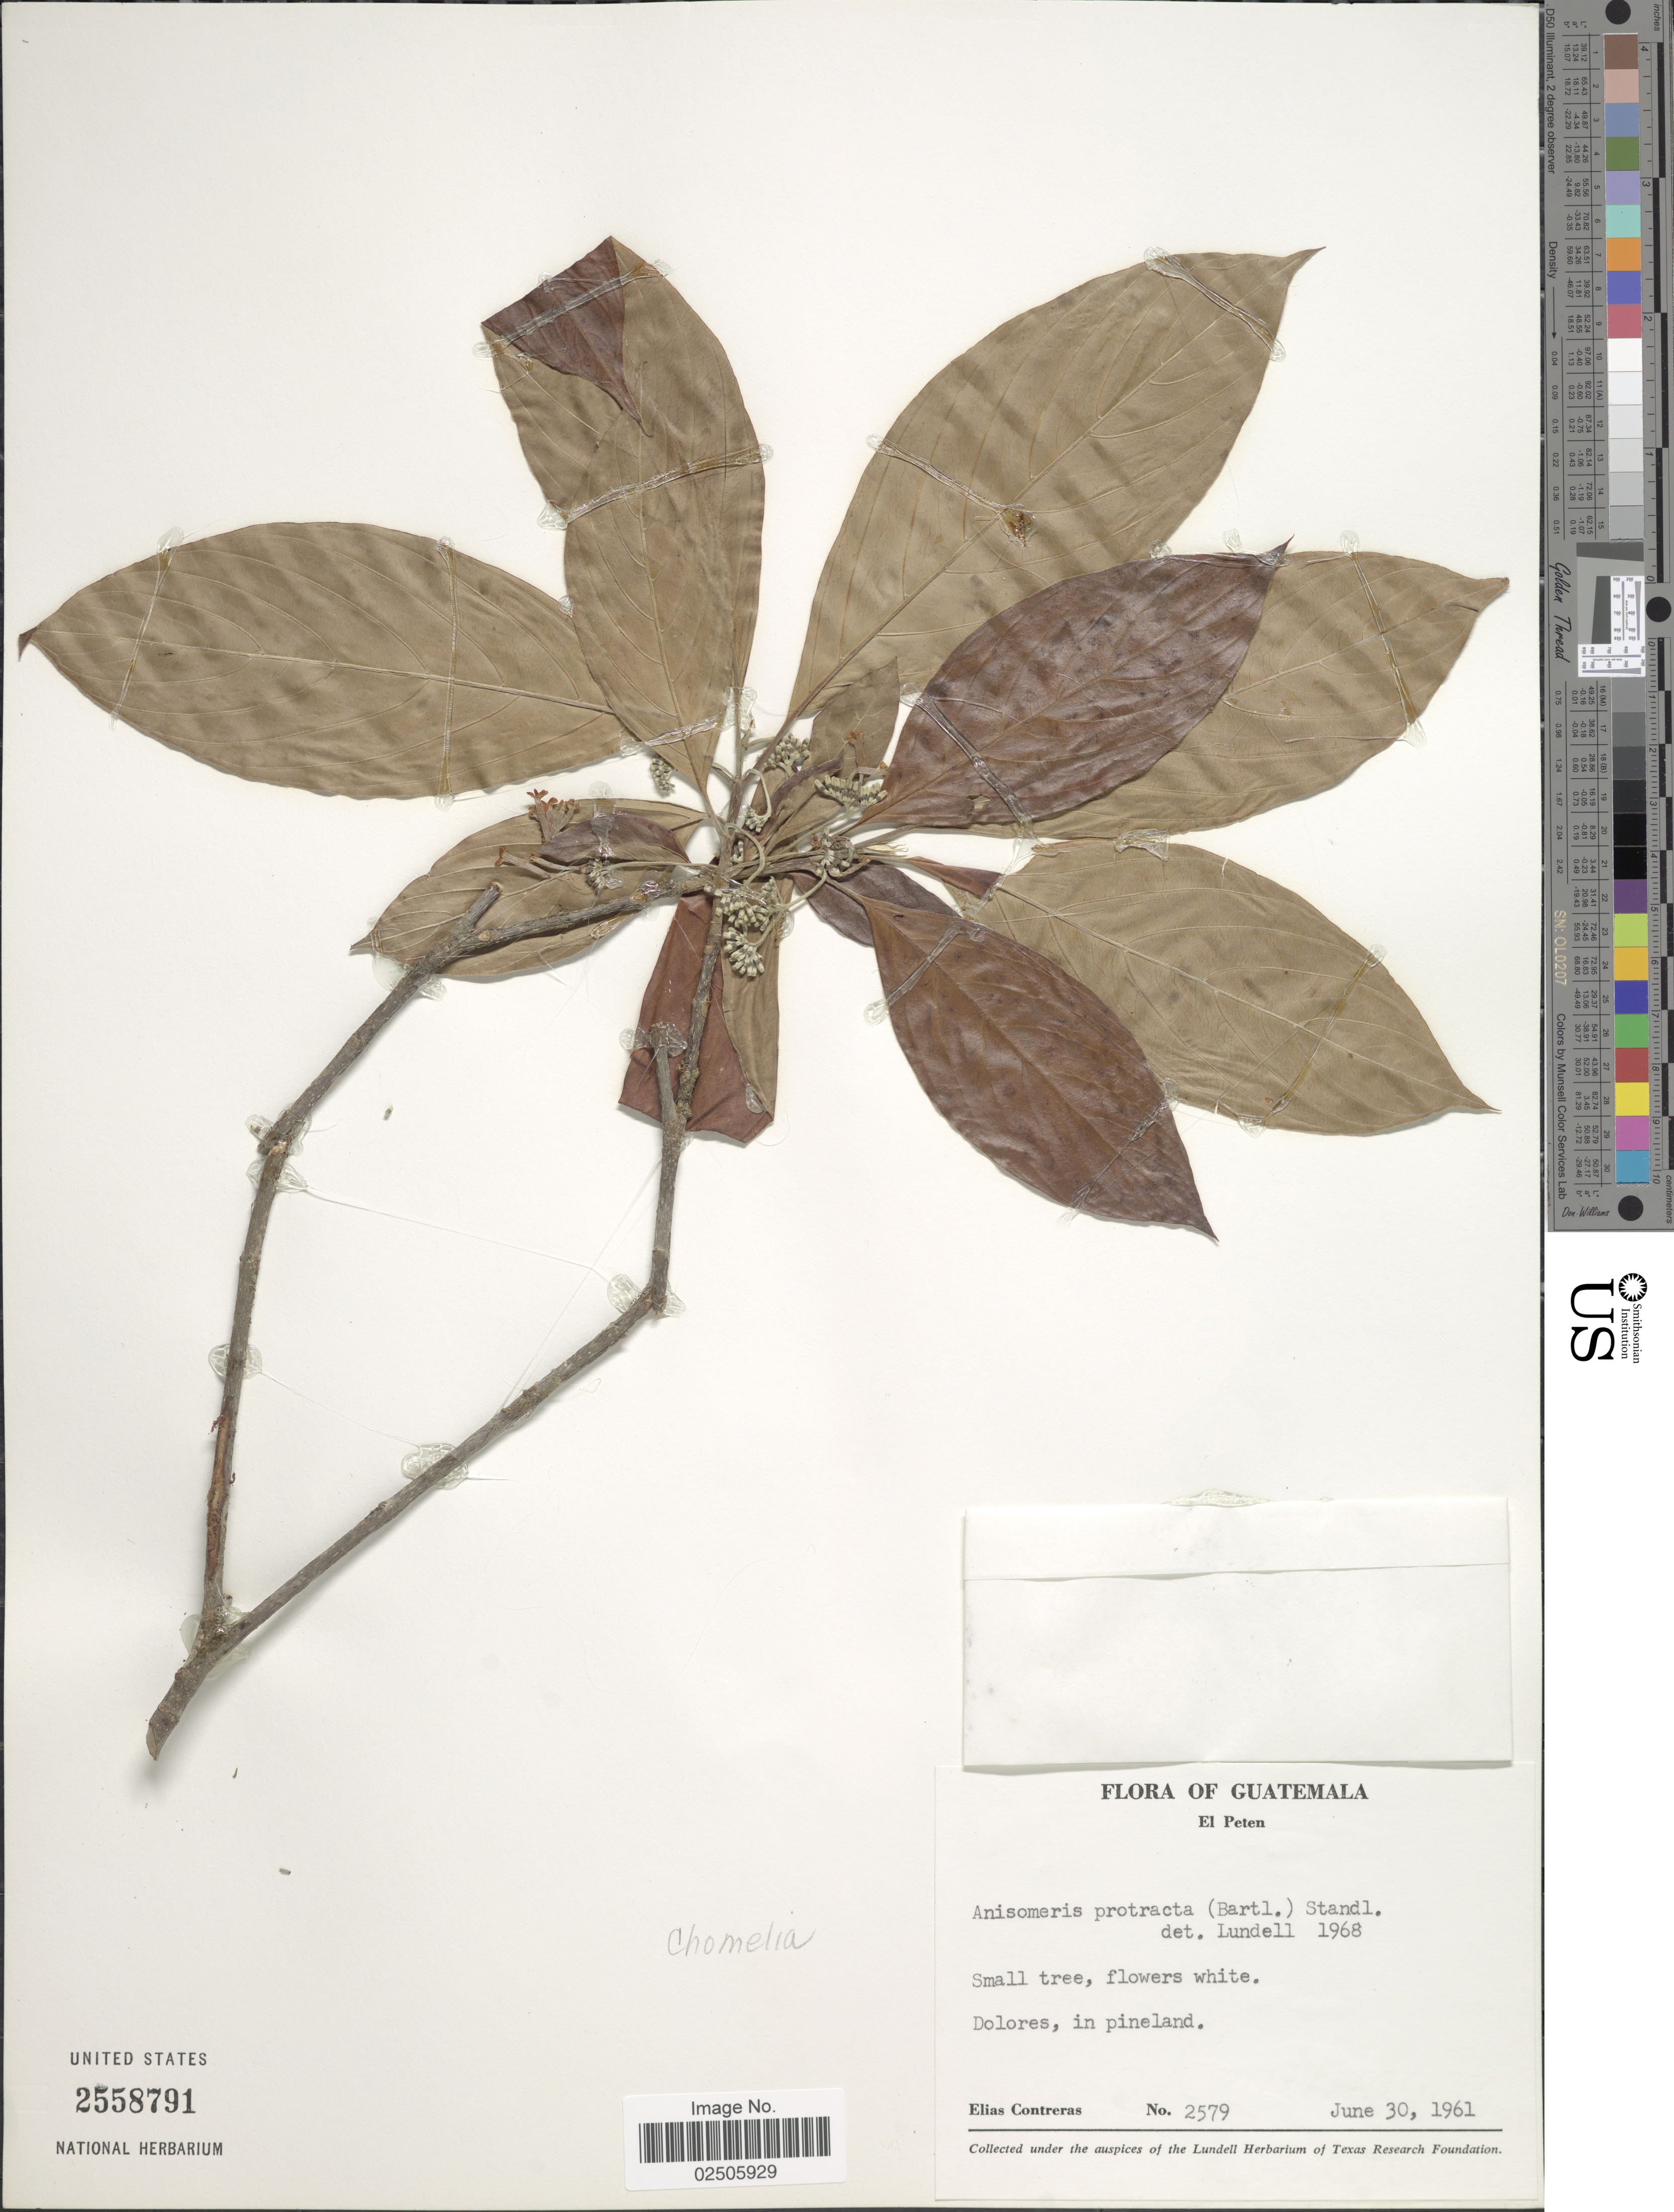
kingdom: Plantae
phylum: Tracheophyta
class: Magnoliopsida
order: Gentianales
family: Rubiaceae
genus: Chomelia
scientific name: Chomelia protracta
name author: (Bartl. ex DC.) Standl.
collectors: E. Contreras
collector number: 2579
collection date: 1961-06-30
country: Guatemala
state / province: El Petén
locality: Dolores, in pineland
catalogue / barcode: US 2558791